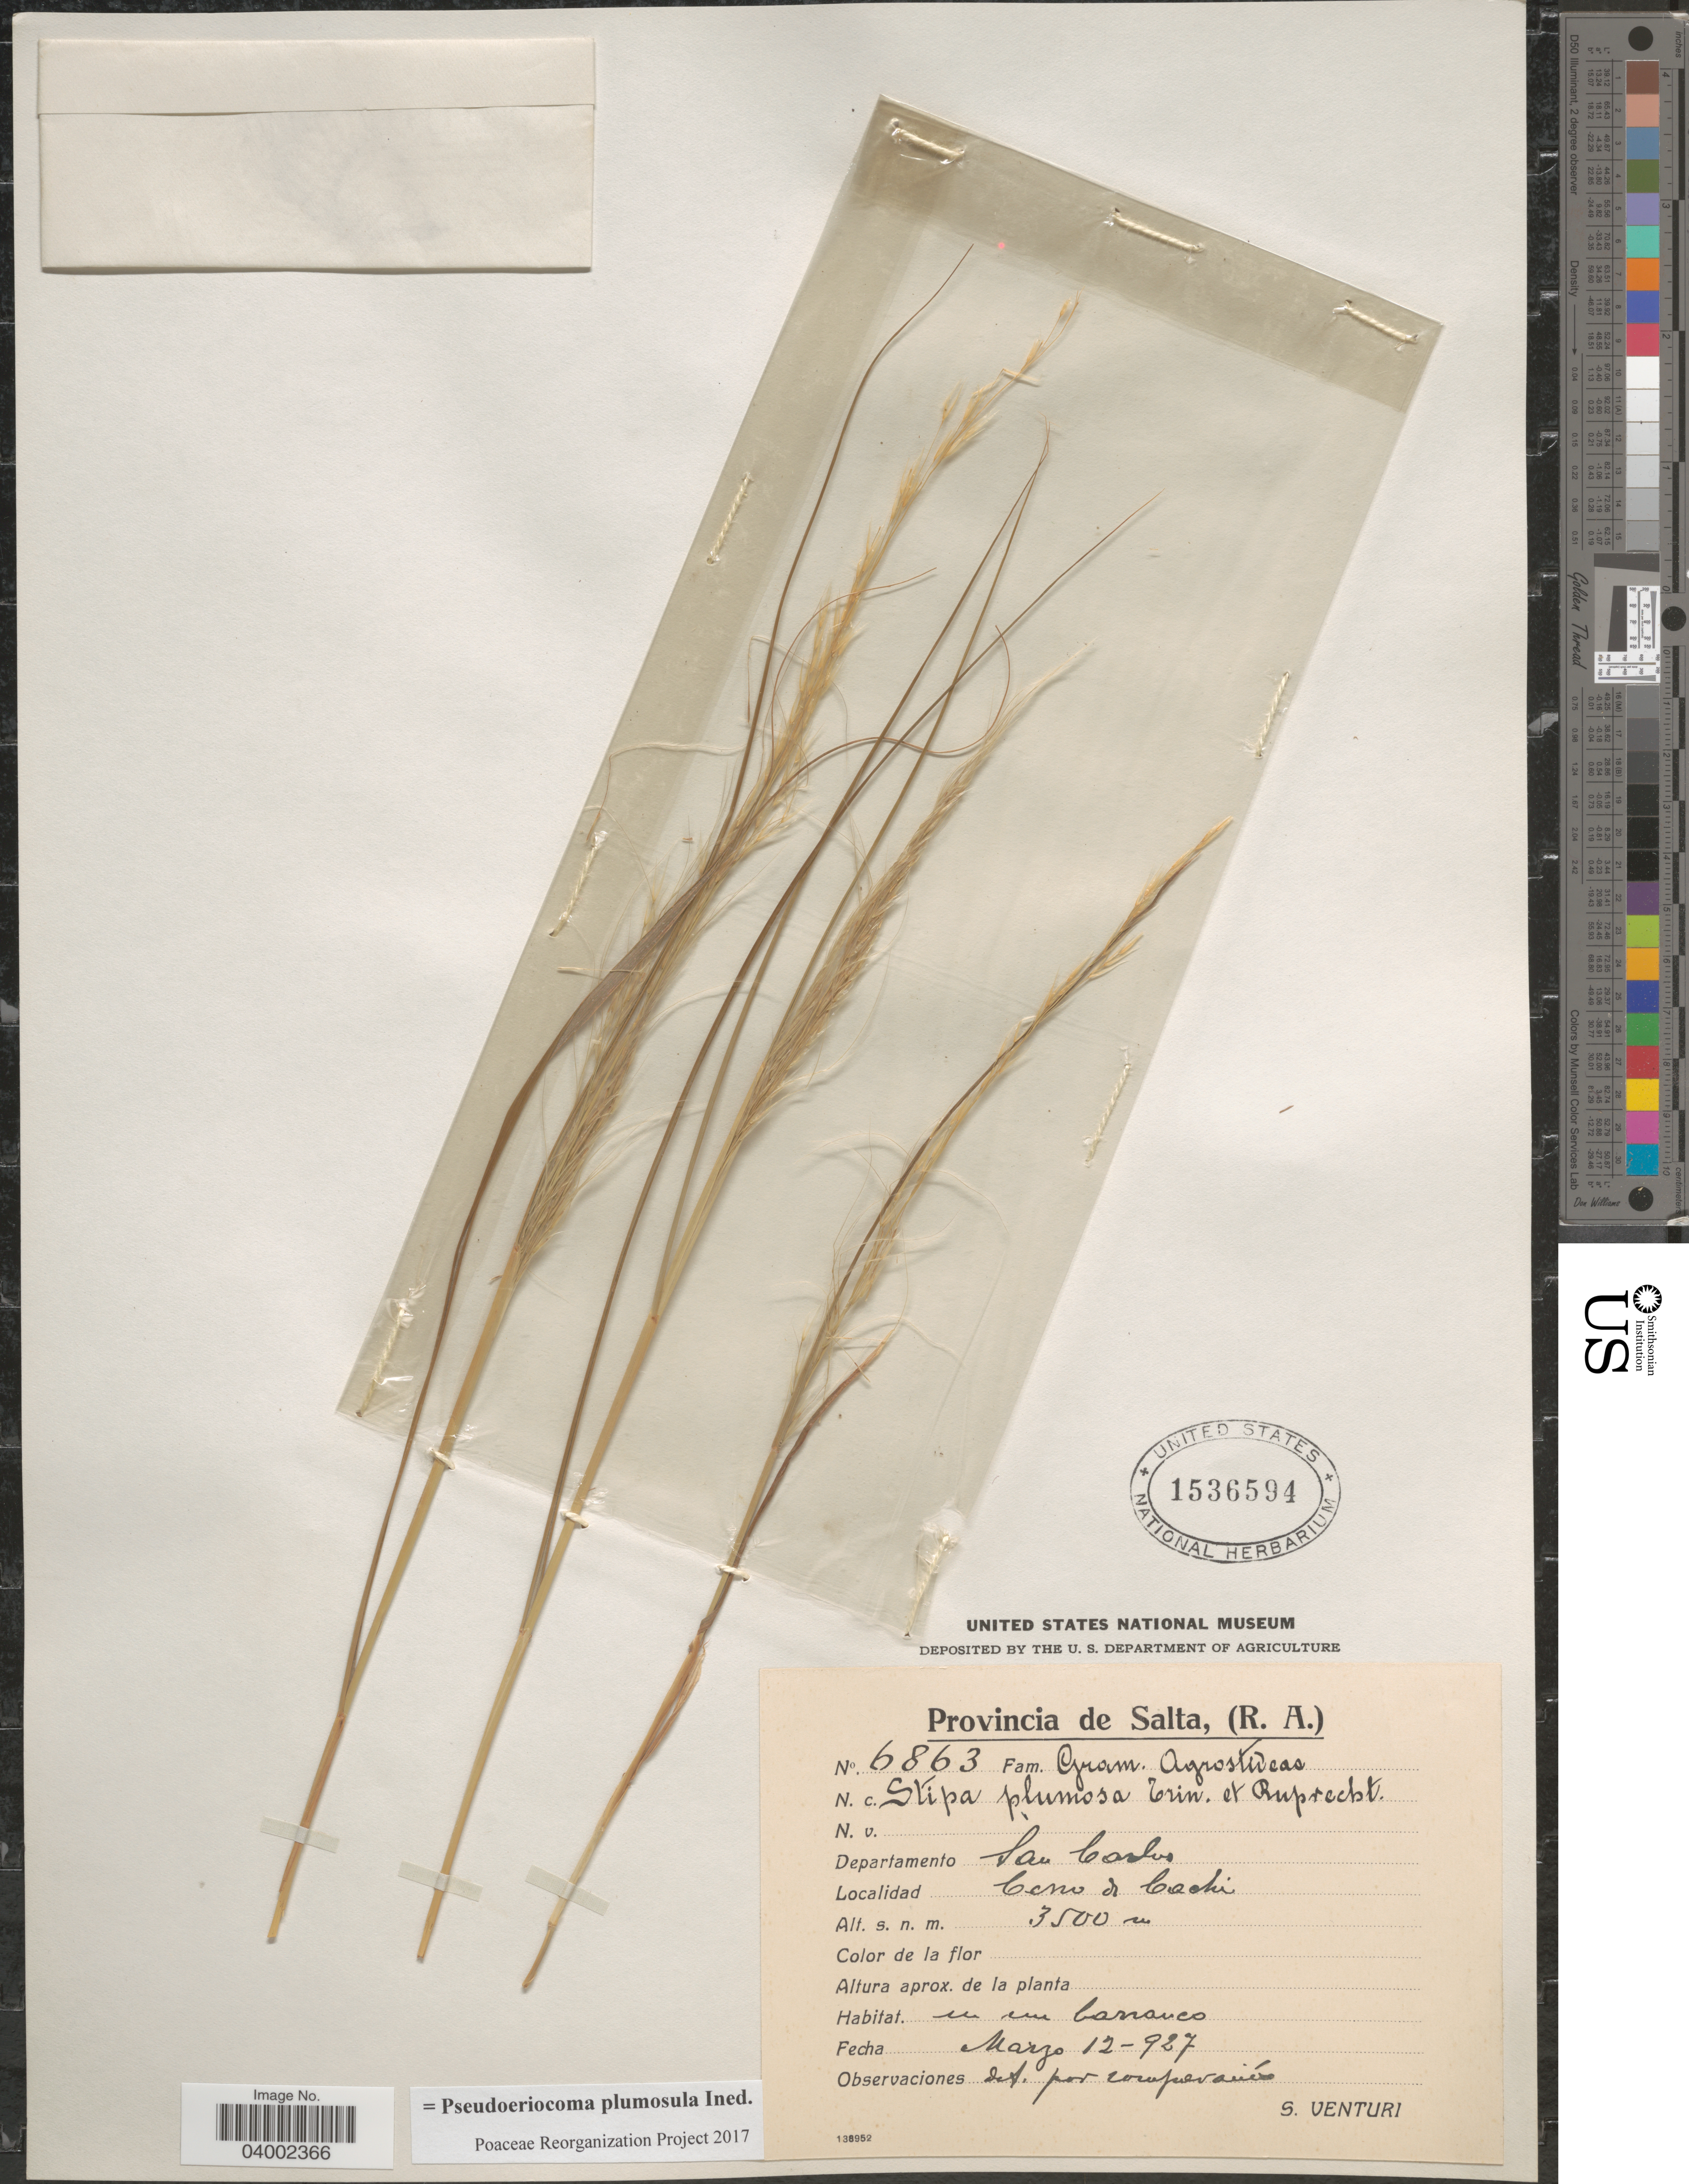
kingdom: Plantae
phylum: Tracheophyta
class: Liliopsida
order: Poales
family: Poaceae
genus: Pseudoeriocoma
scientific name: Pseudoeriocoma plumosula ined.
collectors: S. Venturi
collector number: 6863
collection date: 1927-03-12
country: Argentina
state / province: Salta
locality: Departamento San Carlos. Cerro de Cachi.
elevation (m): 3500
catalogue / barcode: US 1536594